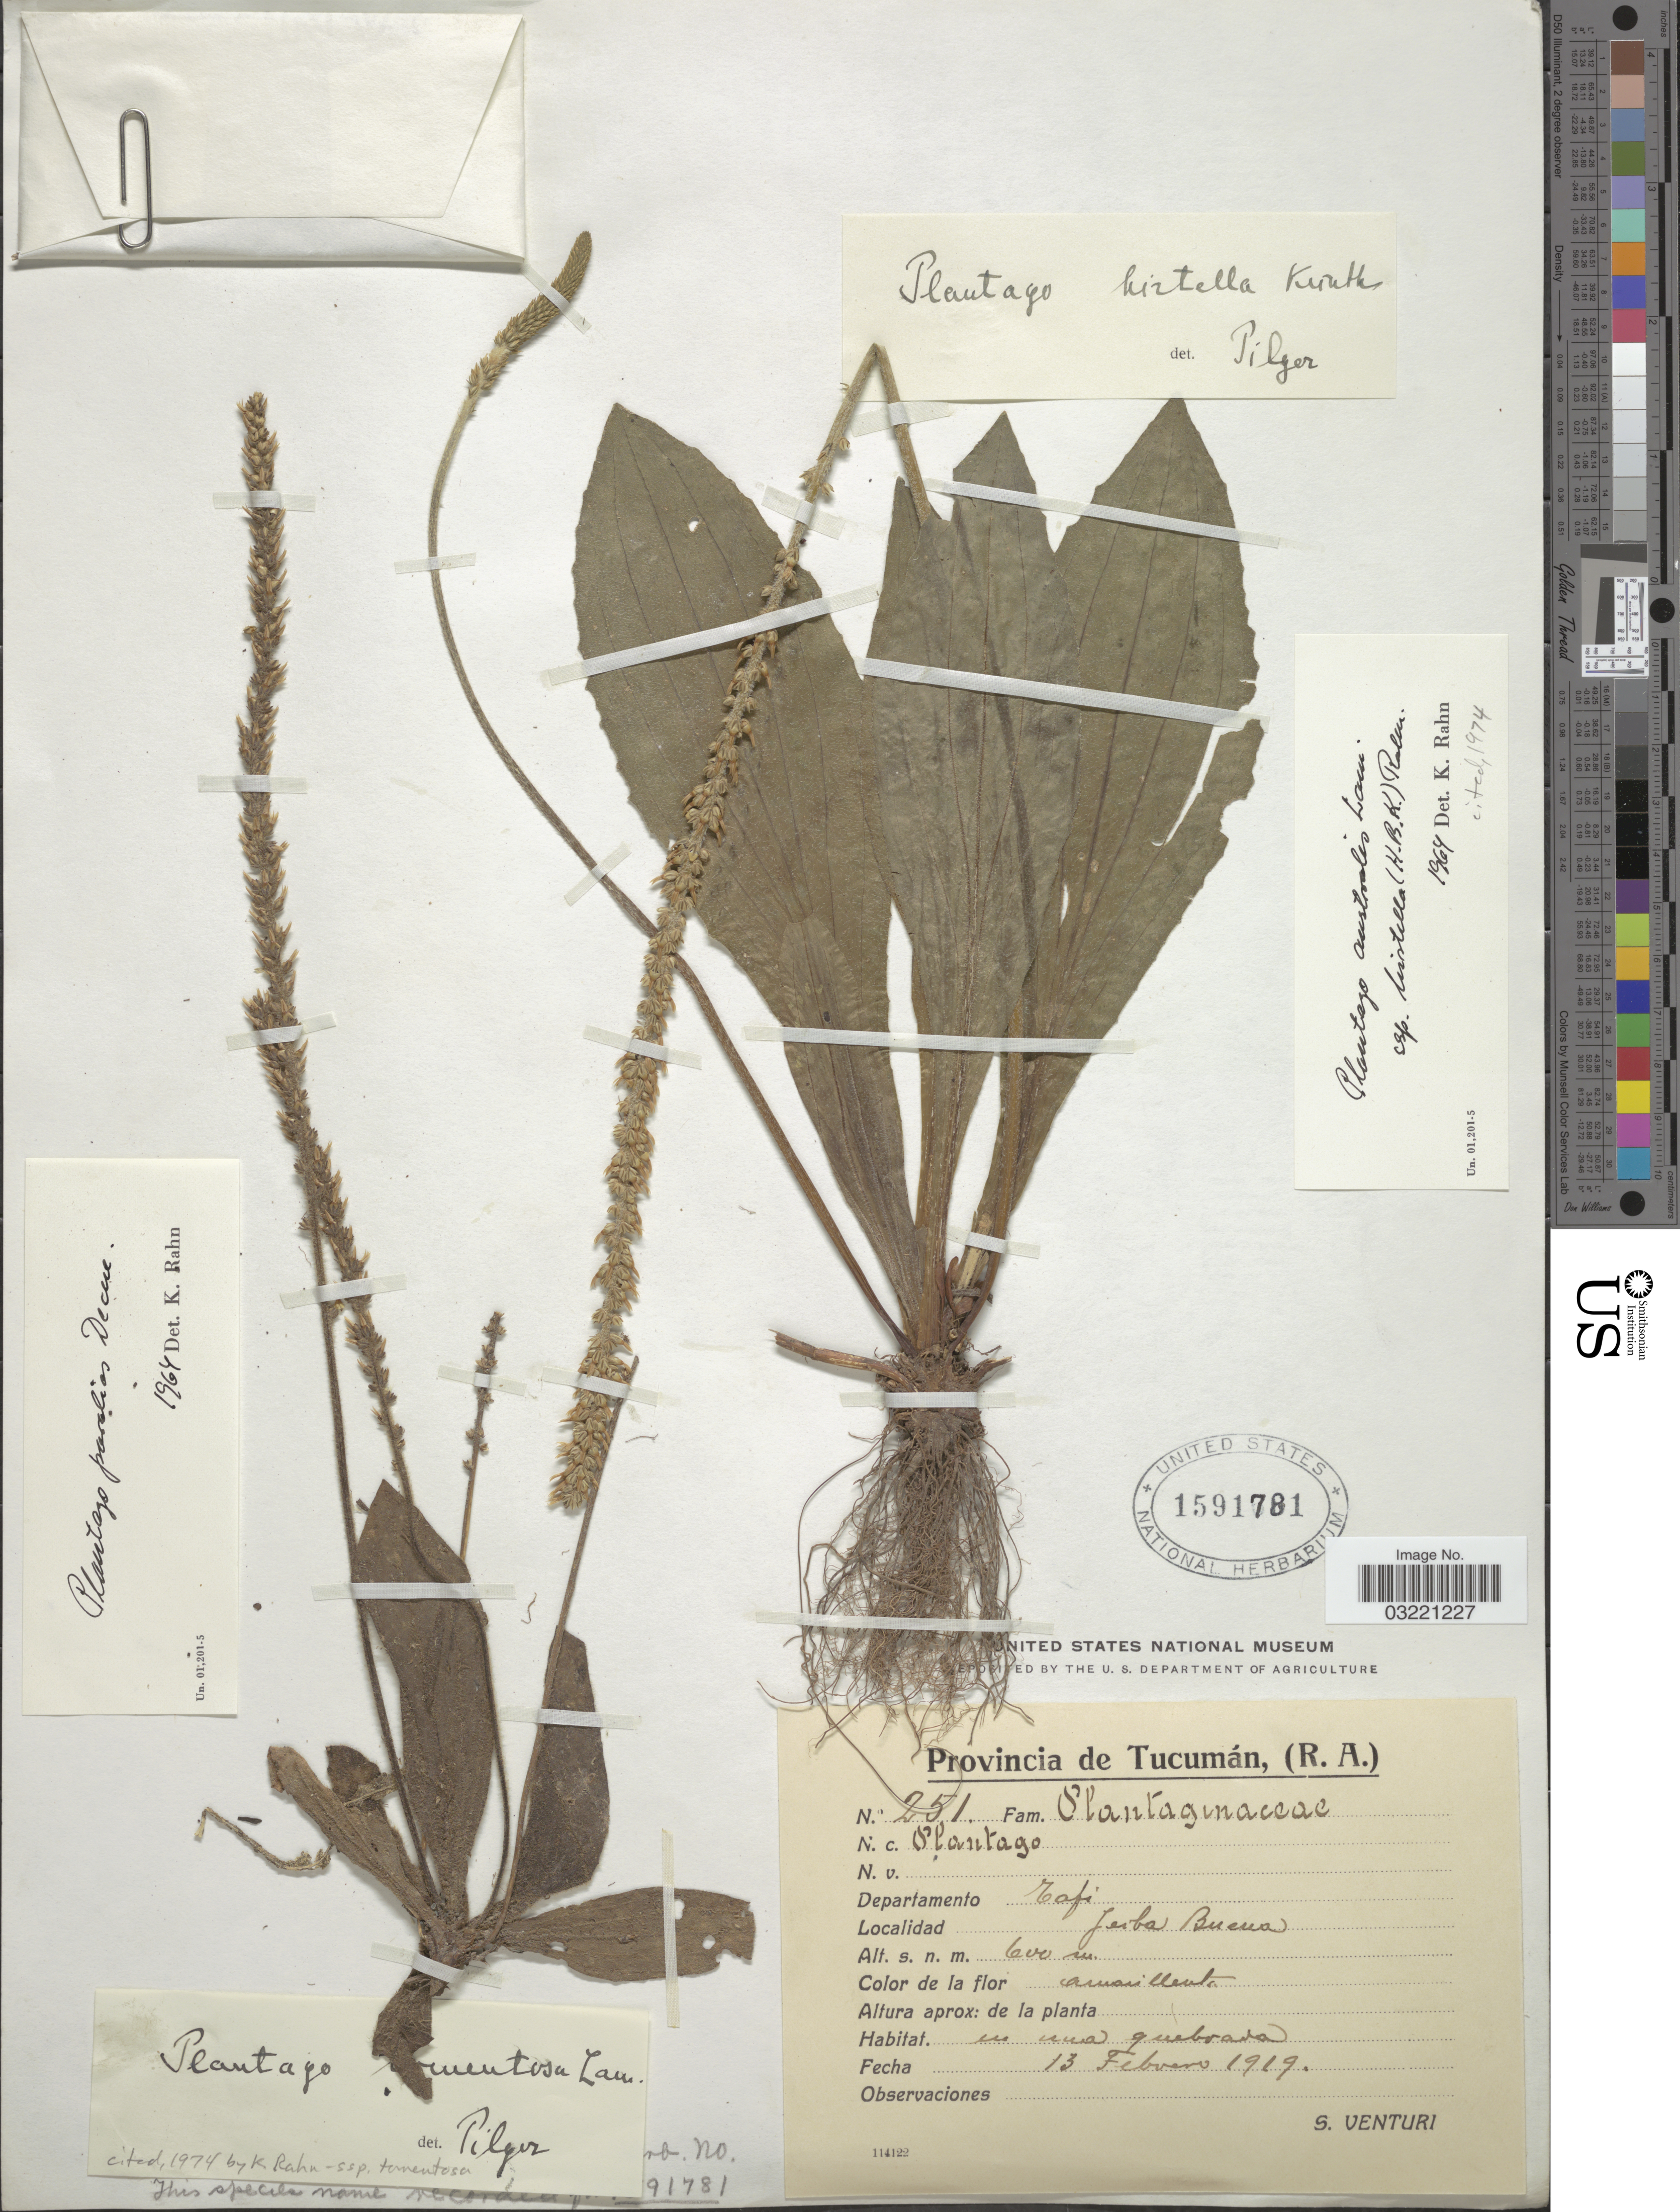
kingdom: Plantae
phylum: Tracheophyta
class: Magnoliopsida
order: Lamiales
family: Plantaginaceae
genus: Plantago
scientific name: Plantago tomentosa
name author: Lam.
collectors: S. Venturi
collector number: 251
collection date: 1919-02-13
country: Argentina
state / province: Tucuman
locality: Departamento Tafi, Jerba Buena.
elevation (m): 600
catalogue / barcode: US 1591781